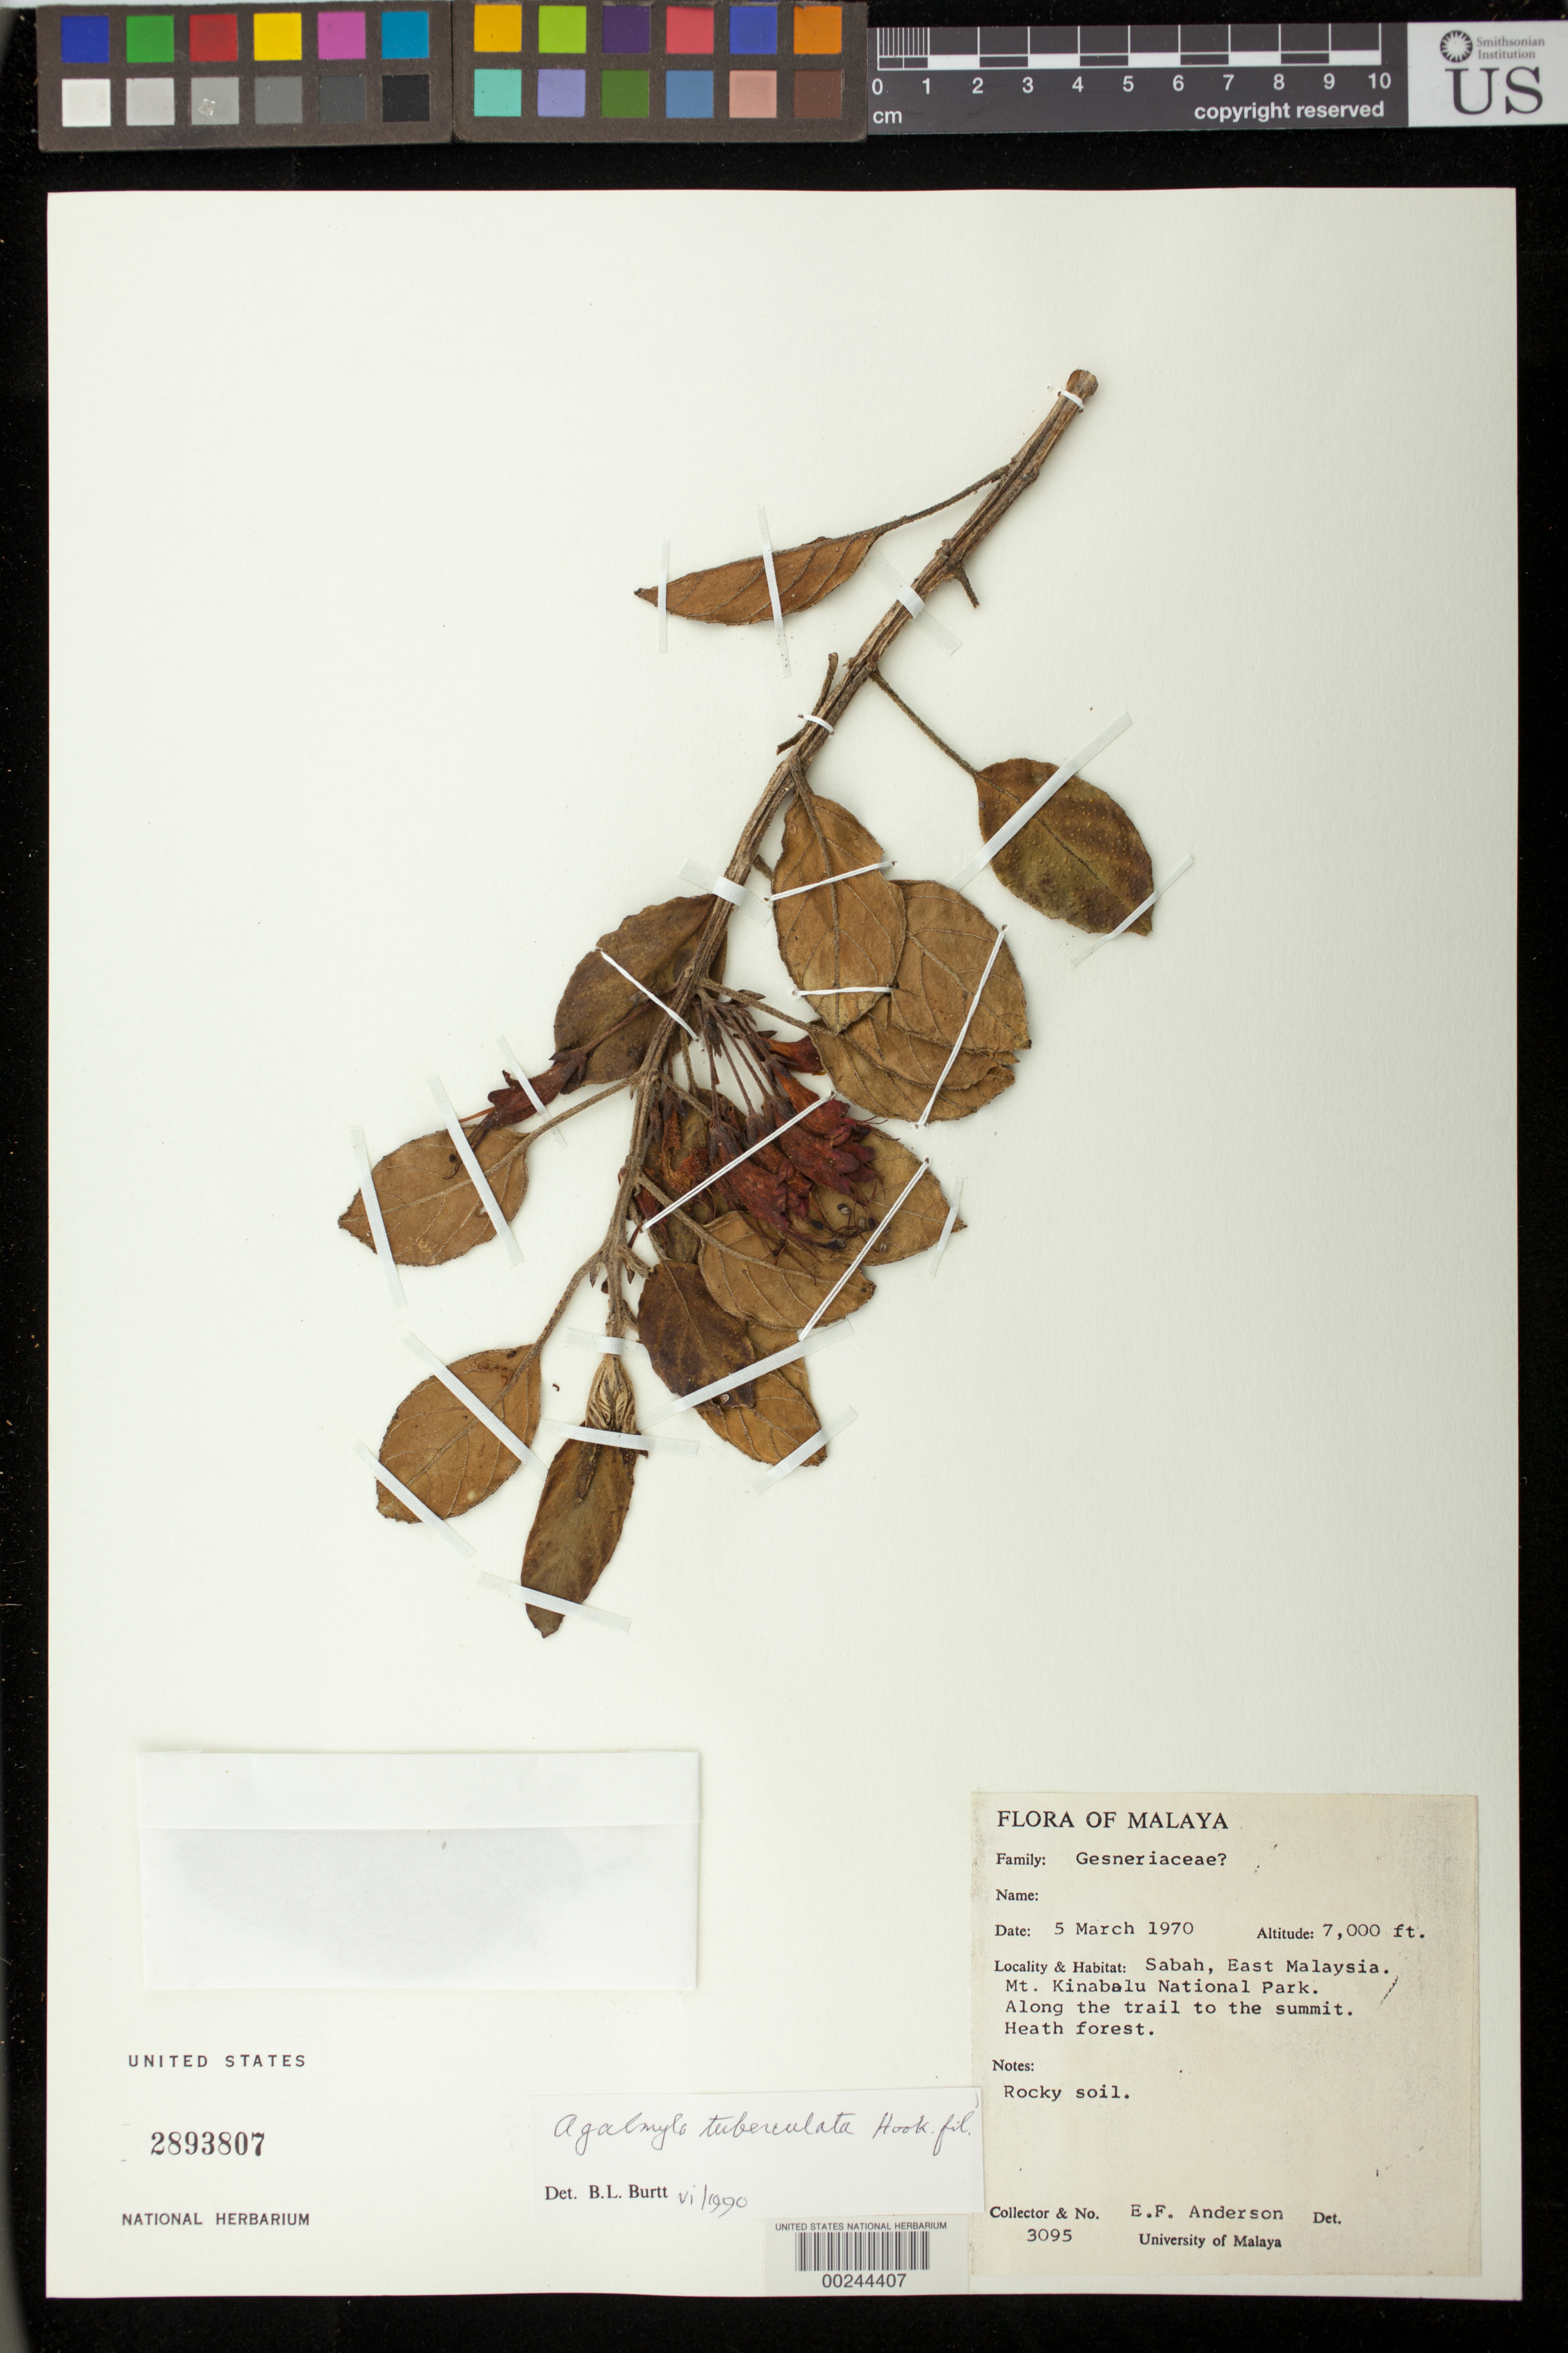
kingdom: Plantae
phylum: Tracheophyta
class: Magnoliopsida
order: Lamiales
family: Gesneriaceae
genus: Agalmyla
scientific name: Agalmyla tuberculata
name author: Hook. f.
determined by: Burtt, B. L.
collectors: E. F. Anderson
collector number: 3095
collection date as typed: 05 Mar 1970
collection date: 1970-03-05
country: Malaysia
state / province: Sabah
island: Borneo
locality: East Malaysia, Mt. Kinabalu National Park, along the trail to the summit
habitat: Heath forest, rocky soil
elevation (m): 2134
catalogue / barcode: US 2893807